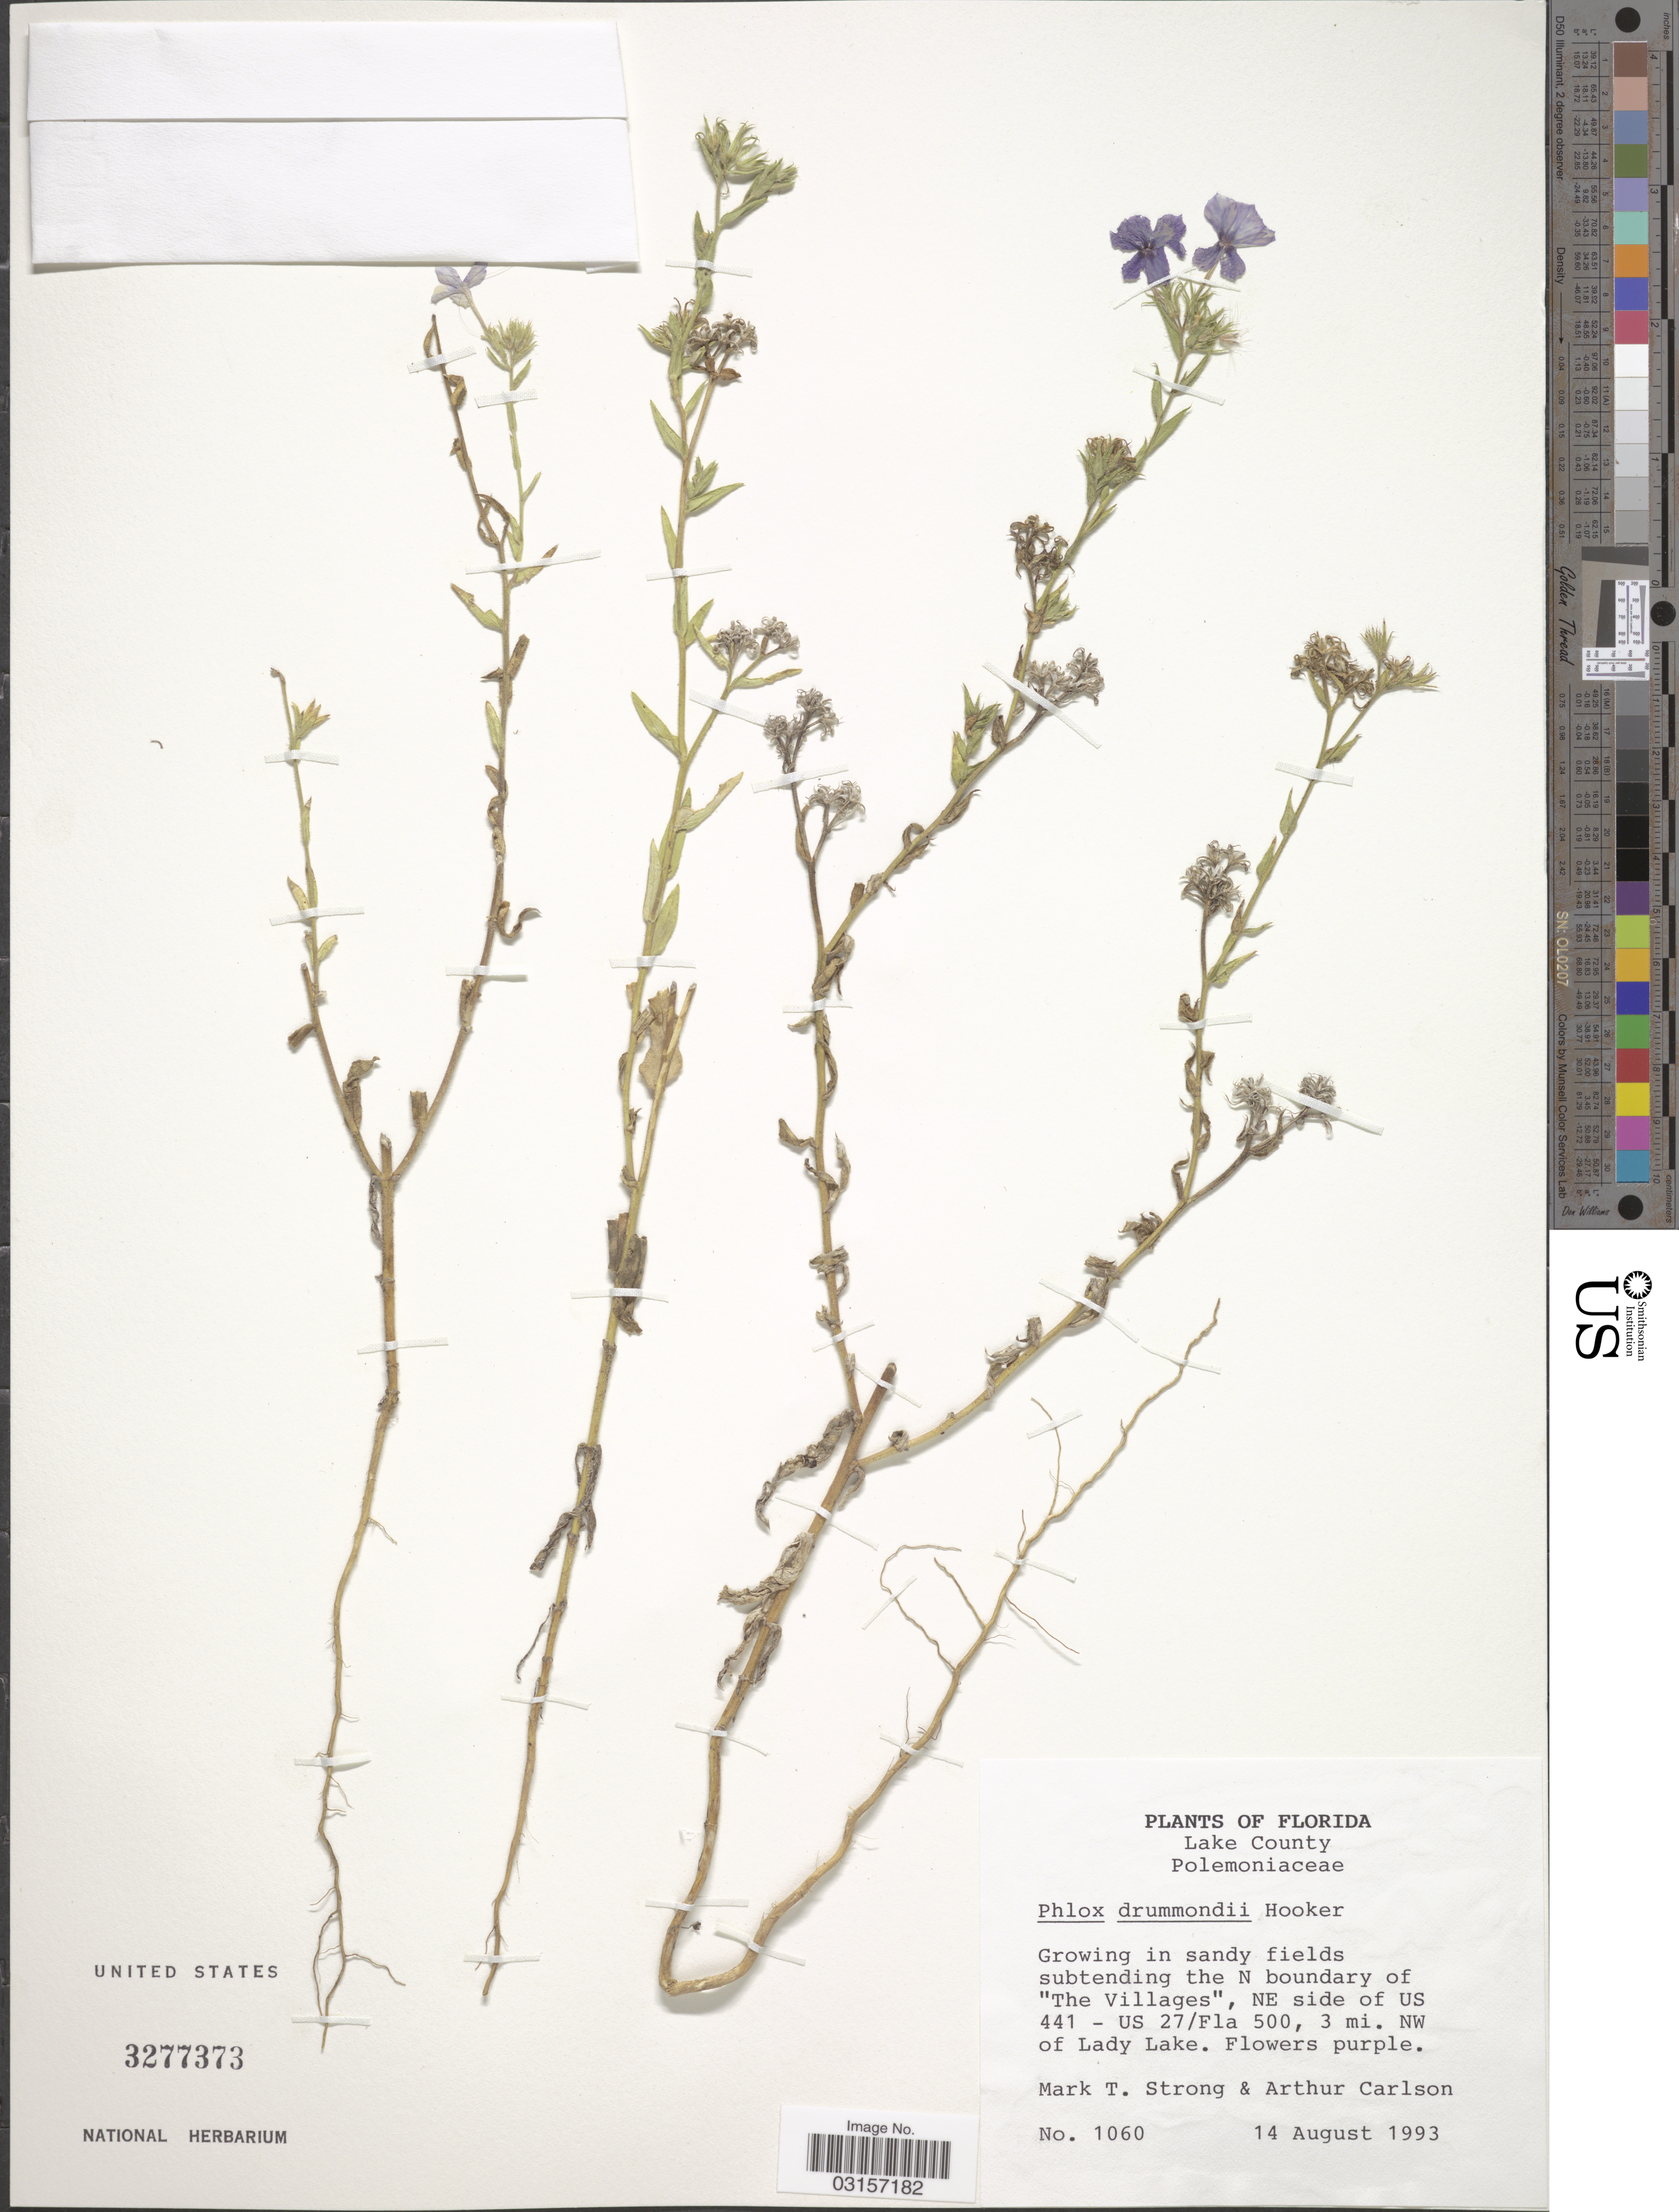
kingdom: Plantae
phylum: Tracheophyta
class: Magnoliopsida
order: Ericales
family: Polemoniaceae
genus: Phlox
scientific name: Phlox drummondii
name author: Hook.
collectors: M. T. Strong & A. Carlson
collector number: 1060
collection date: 1993-08-14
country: United States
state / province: Florida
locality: Lake County, Growing in sandy fields subtending the N boundary of "The Villages", NE side of US 441 - US 27/Fla 500, 3 mi. NW of Lady Lake.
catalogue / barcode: US 3277373